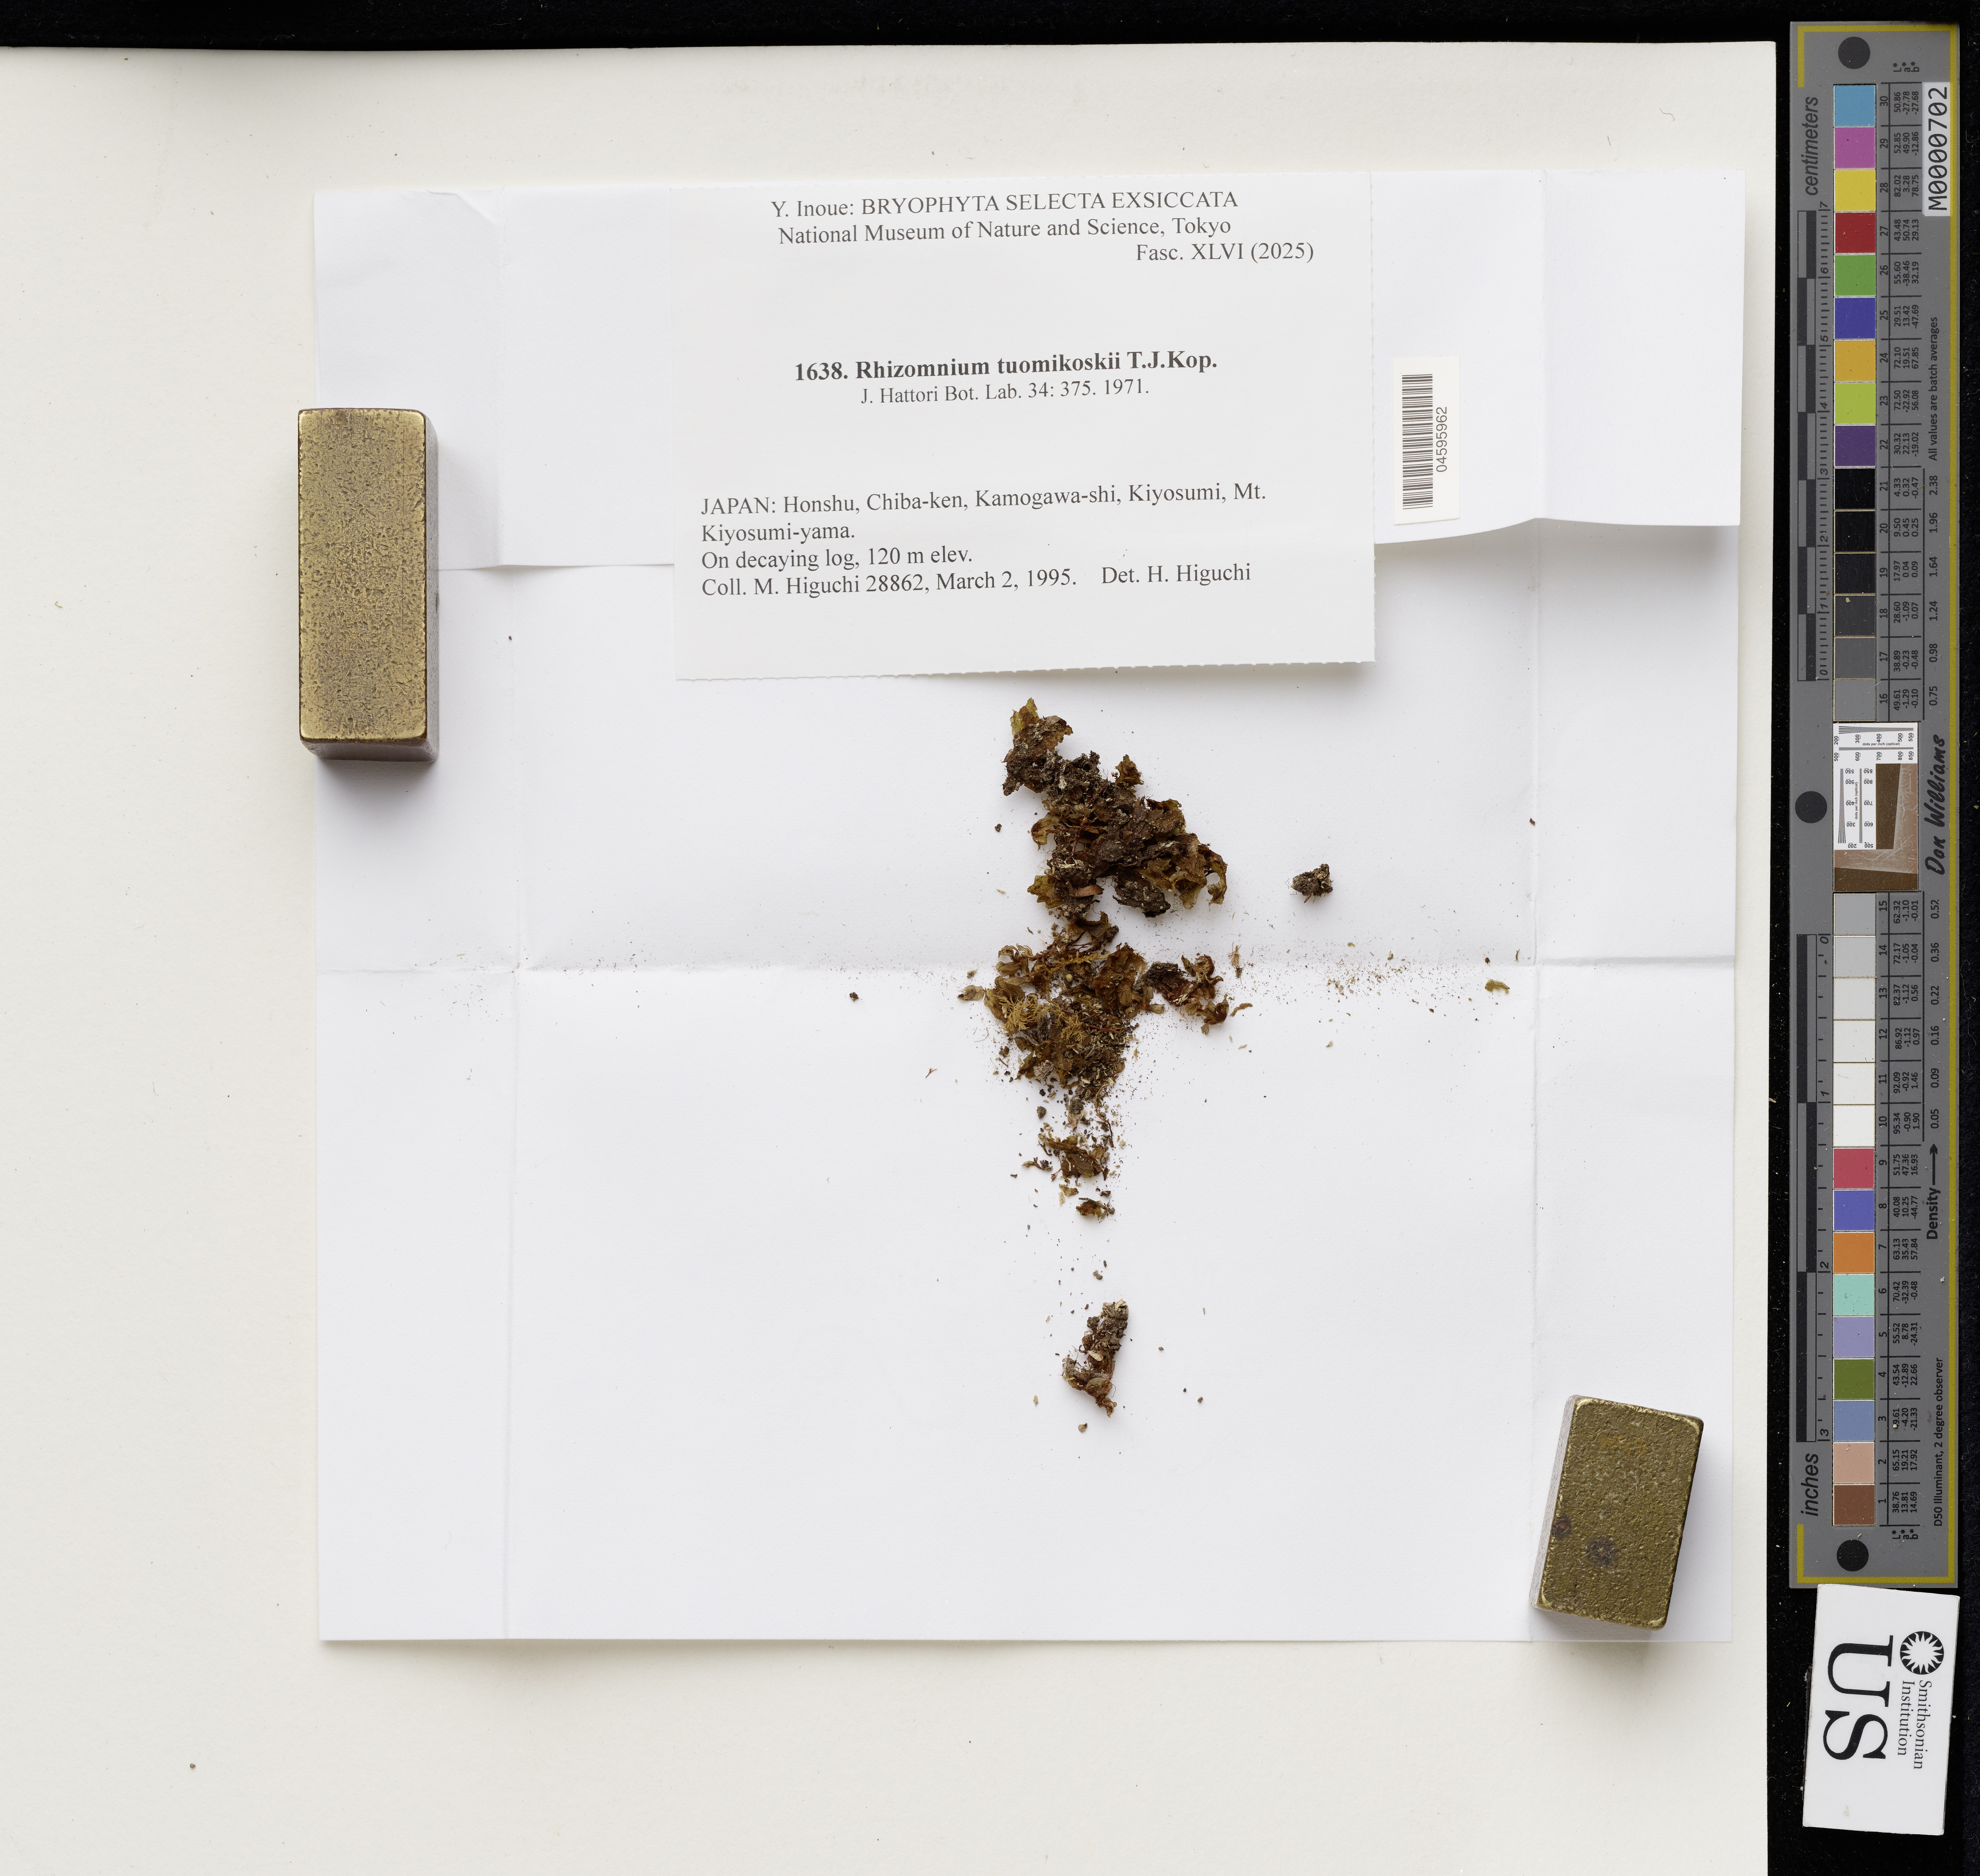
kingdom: Plantae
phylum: Bryophyta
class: Bryopsida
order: Bryales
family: Mniaceae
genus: Rhizomnium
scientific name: Rhizomnium tuomikoskii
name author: T.J. Kop.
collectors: M. Higuchi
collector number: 28862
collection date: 1995-03-02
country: Japan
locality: Honshu, Chiba-ken, Kamogawa-shi, Kiyosumi, Mt. Kiyosumi-yama.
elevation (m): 120